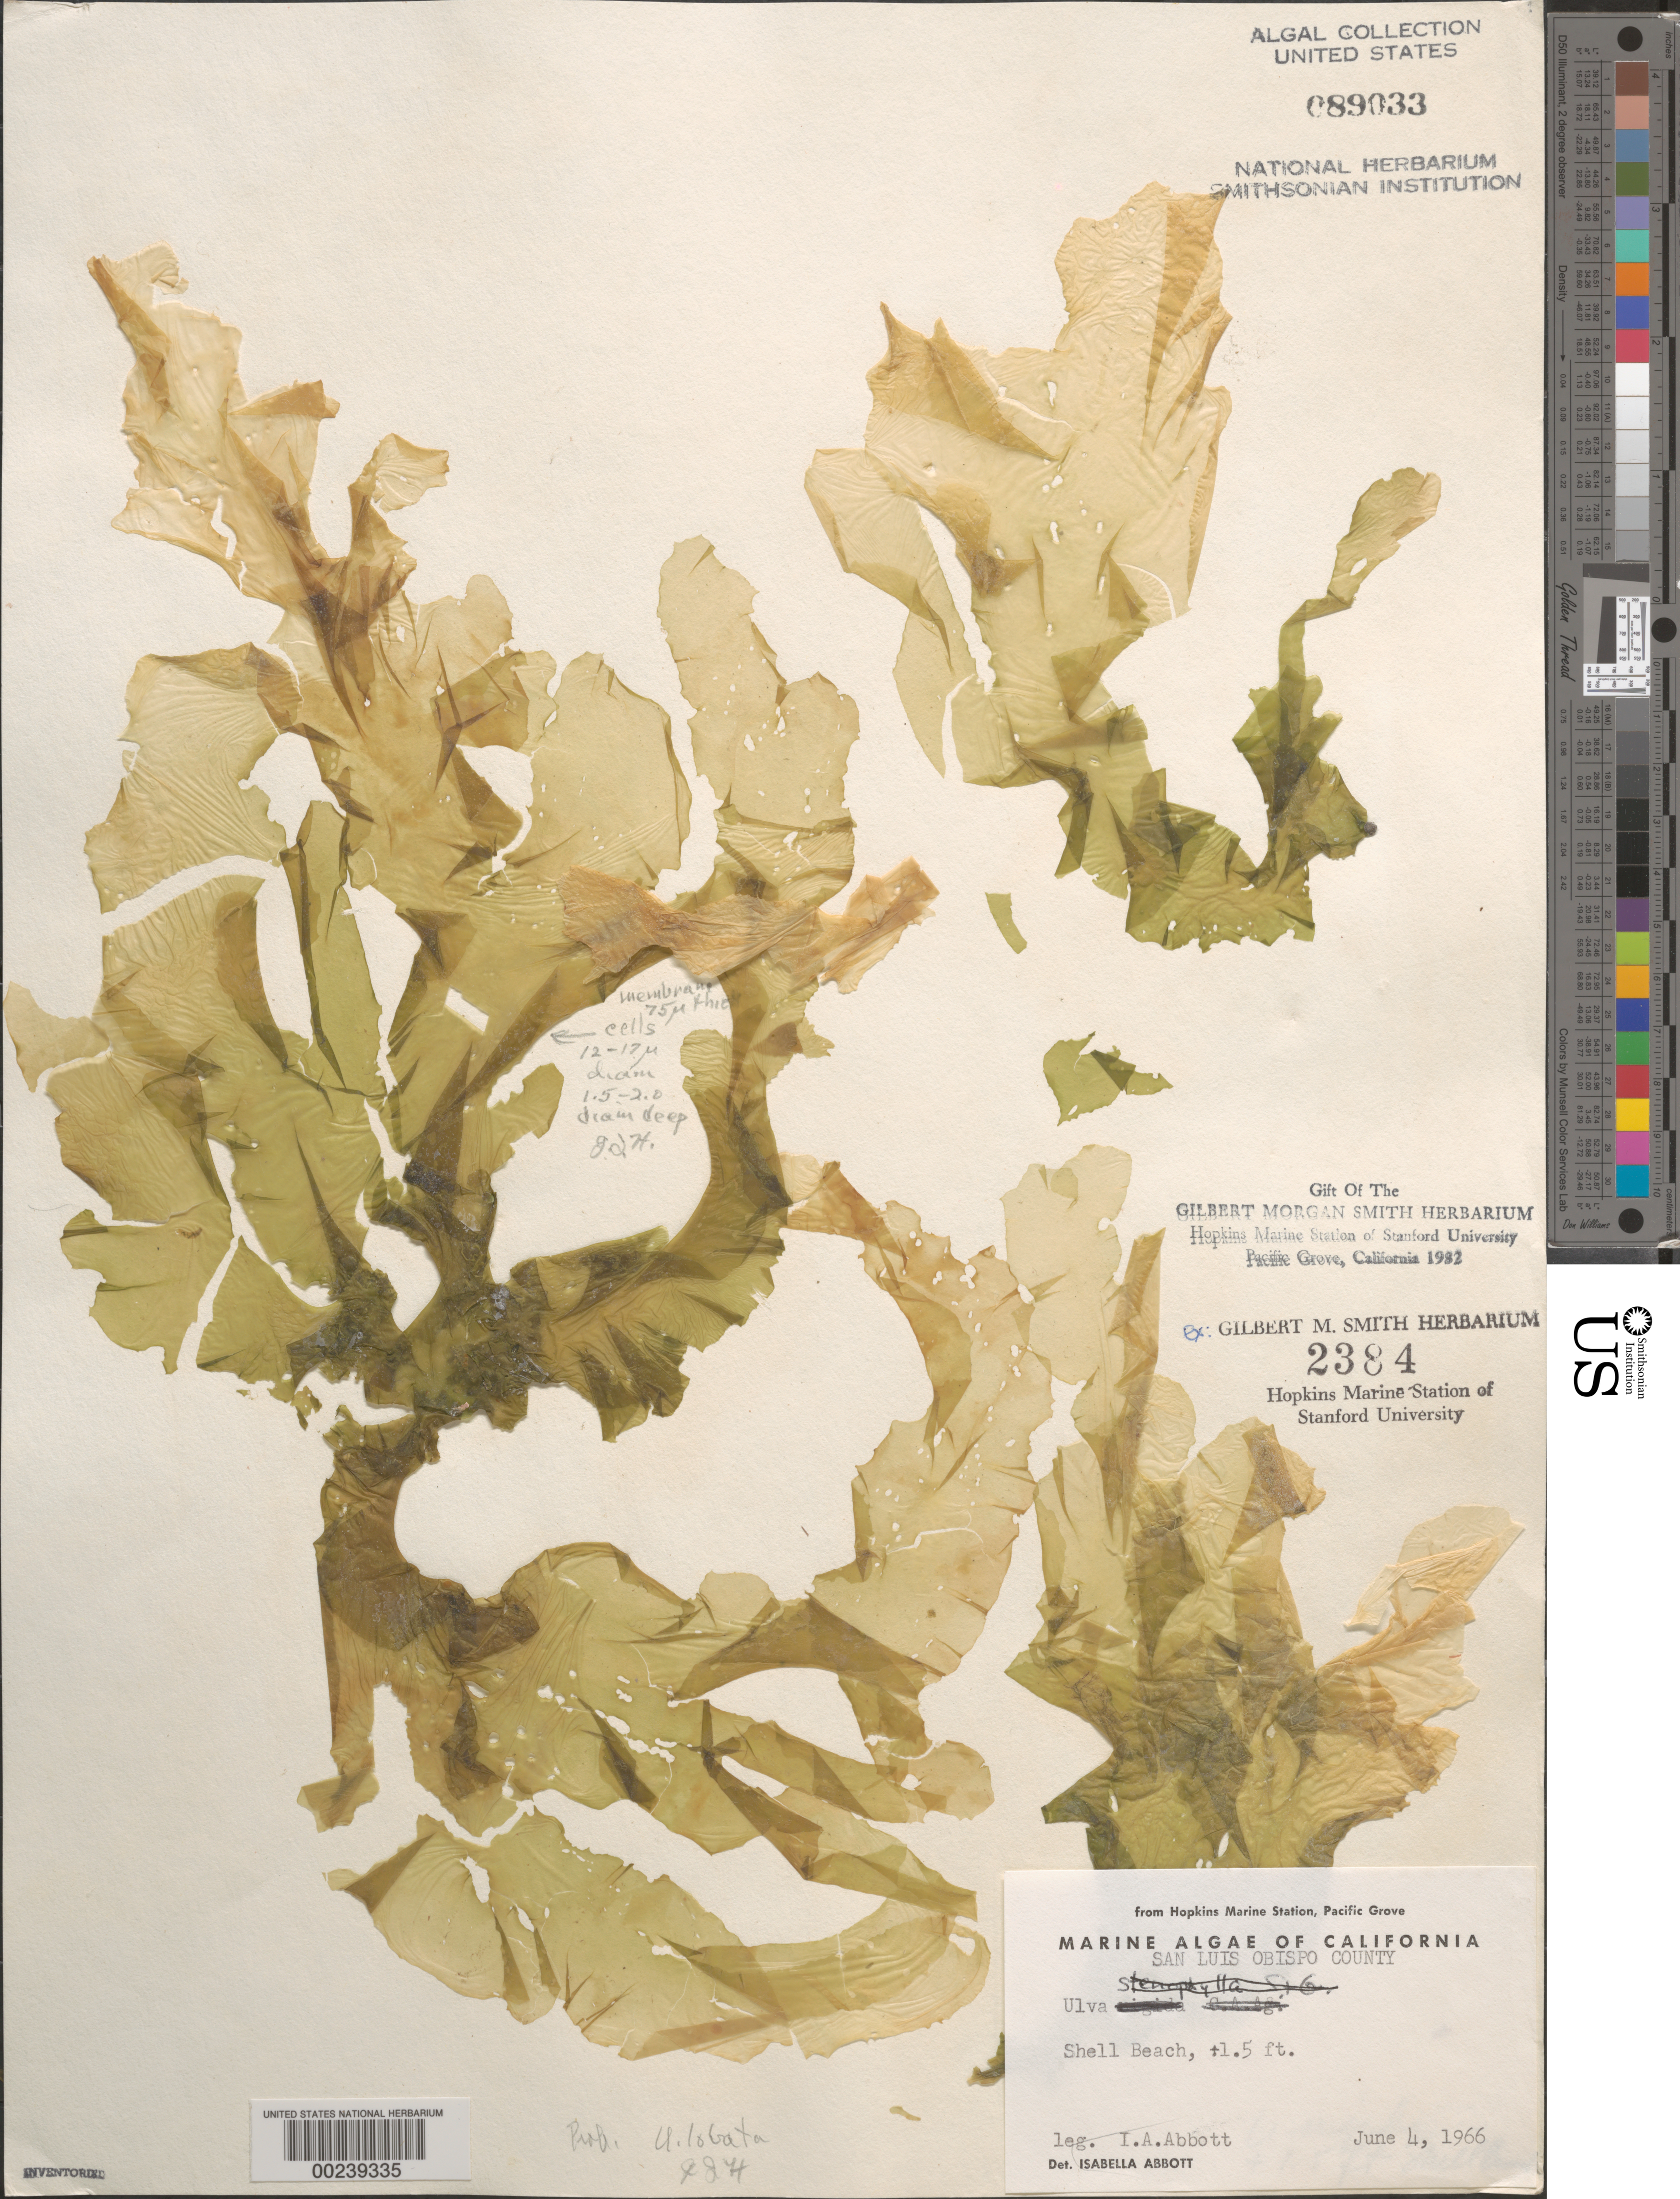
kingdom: Plantae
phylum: Chlorophyta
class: Ulvophyceae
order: Ulvales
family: Ulvaceae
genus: Ulva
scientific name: Ulva lactuca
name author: L.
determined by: Algae name updating Project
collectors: I. A. Abbott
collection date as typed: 04 Jun 1966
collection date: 1966-06-04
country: United States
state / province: California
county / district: San Luis Obispo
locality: Shell Beach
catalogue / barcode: US 89033